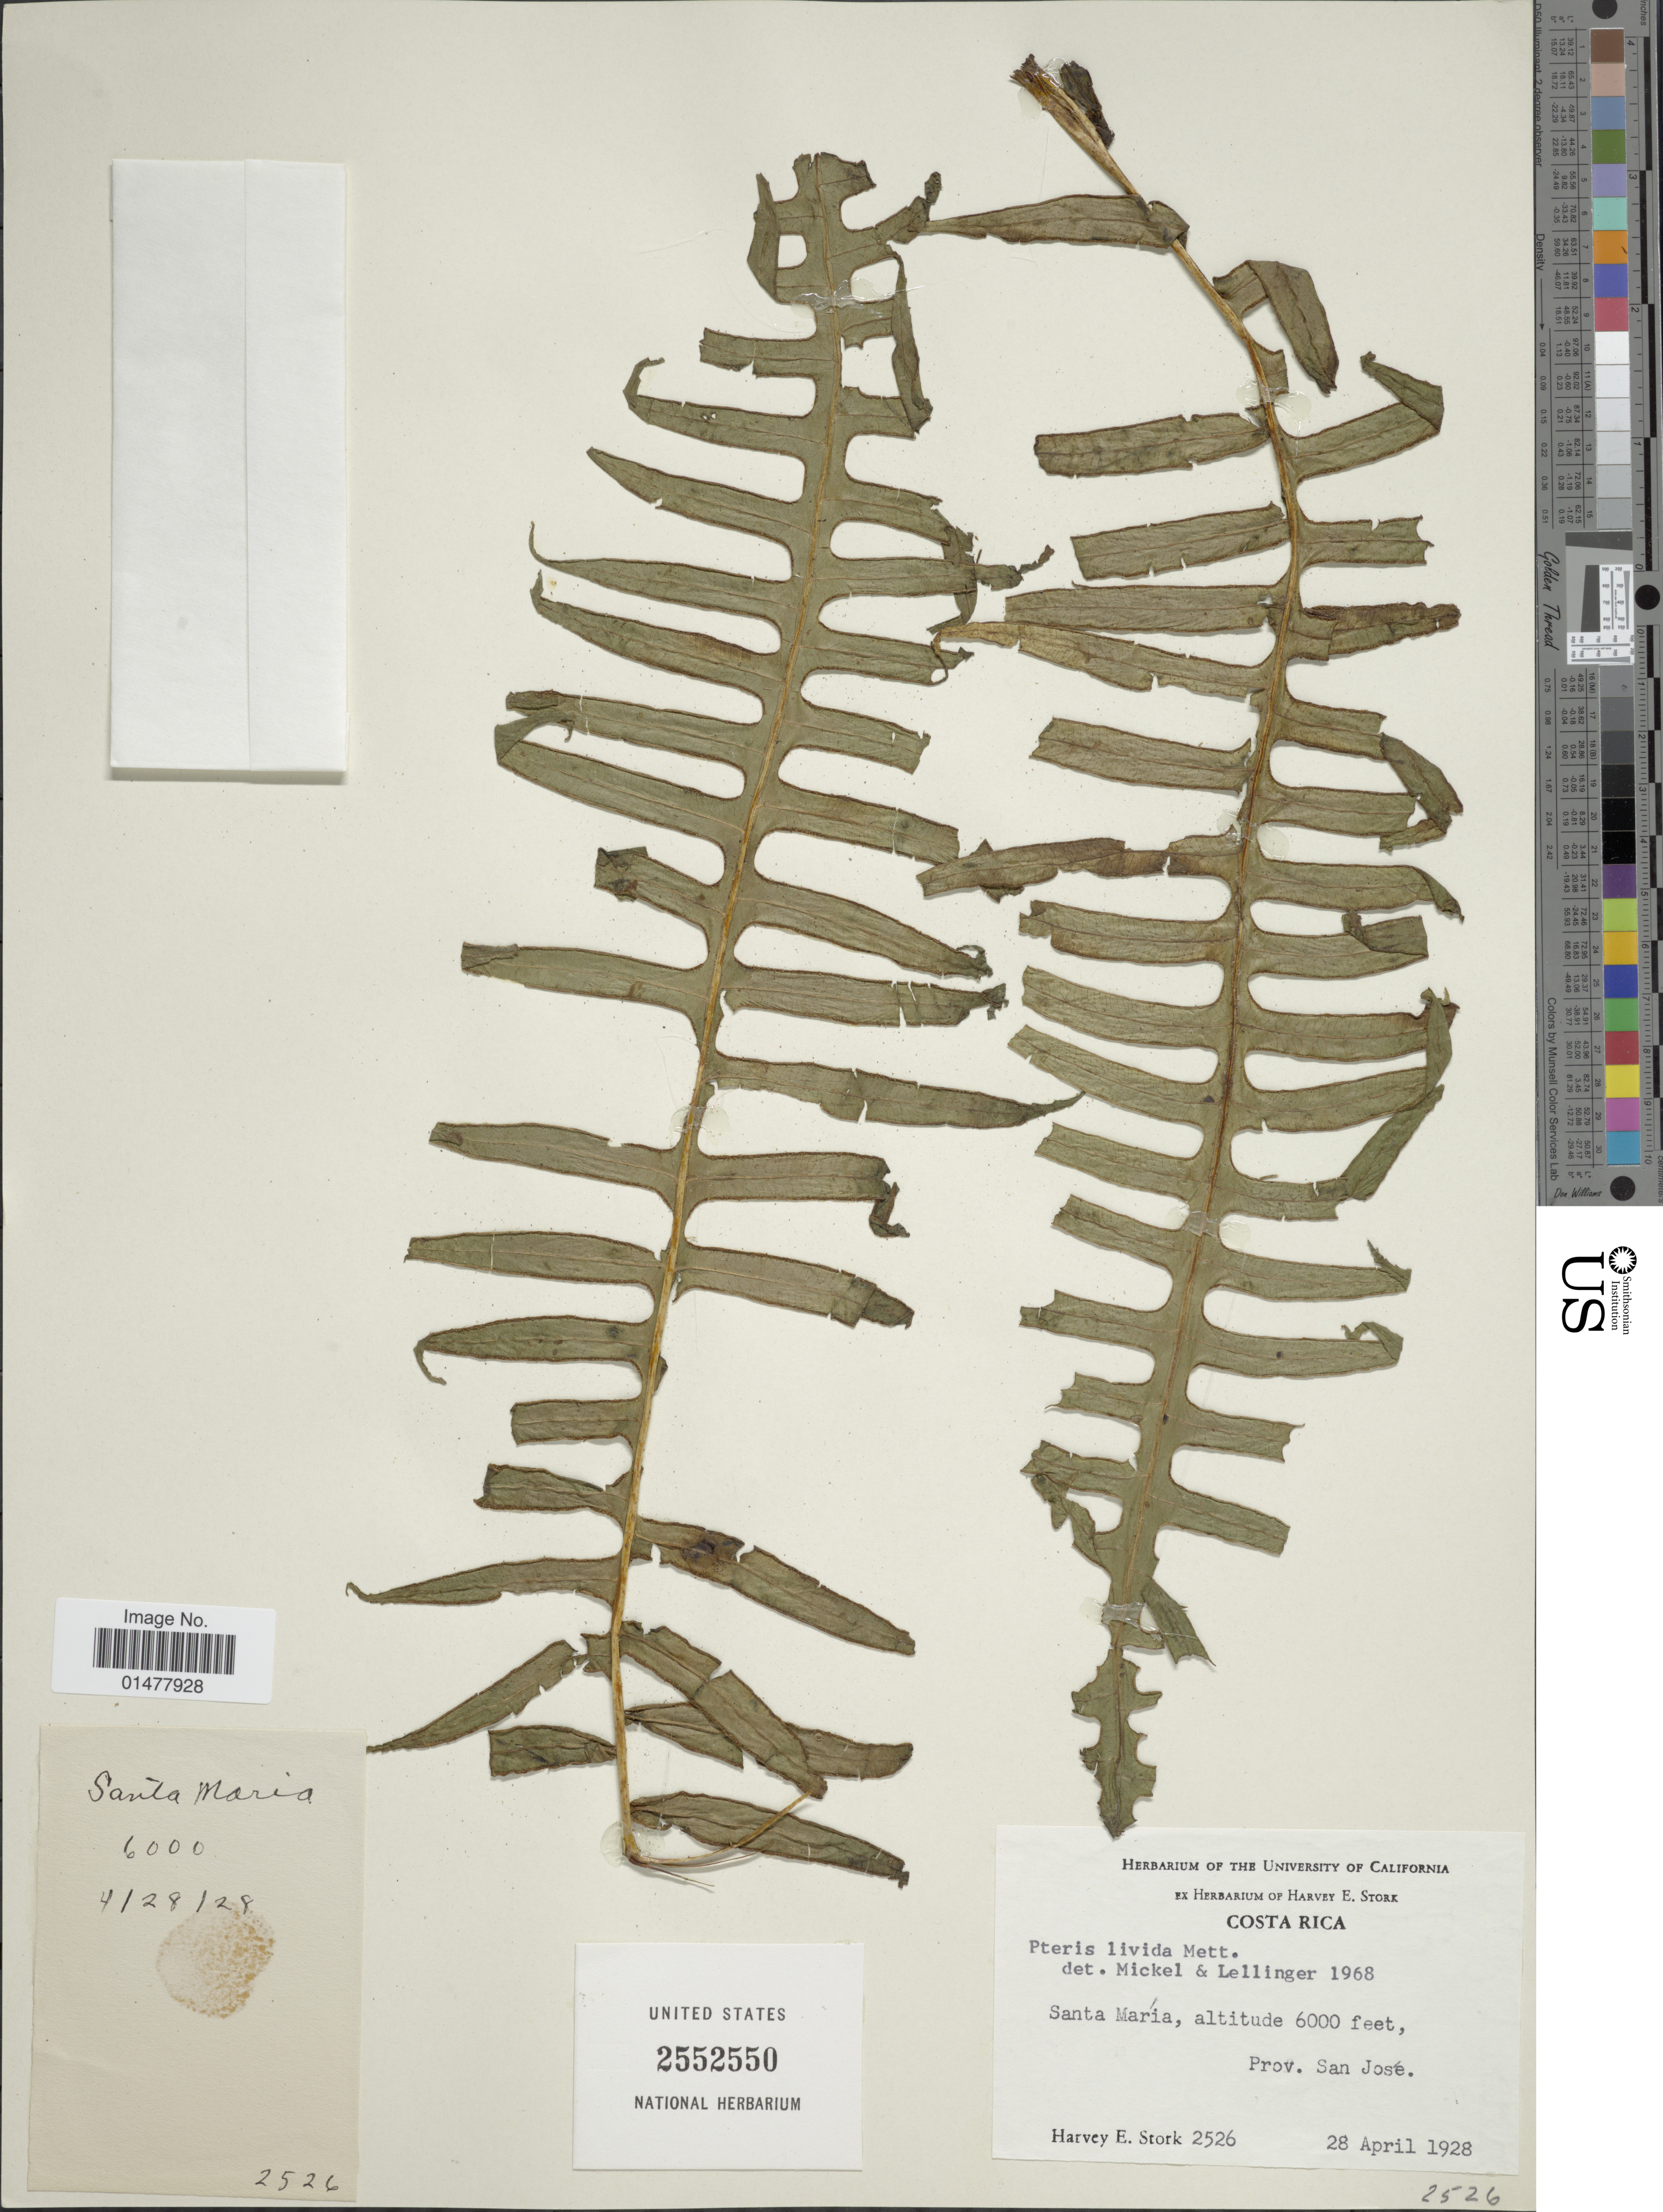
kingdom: Plantae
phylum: Tracheophyta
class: Polypodiopsida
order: Polypodiales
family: Pteridaceae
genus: Pteris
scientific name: Pteris navarrensis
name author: Christ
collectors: H. E. Stork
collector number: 2526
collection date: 1928-04-28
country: Costa Rica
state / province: San José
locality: Costa Rica, Santa Maria, prov. San José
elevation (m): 1829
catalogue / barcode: US 2552550